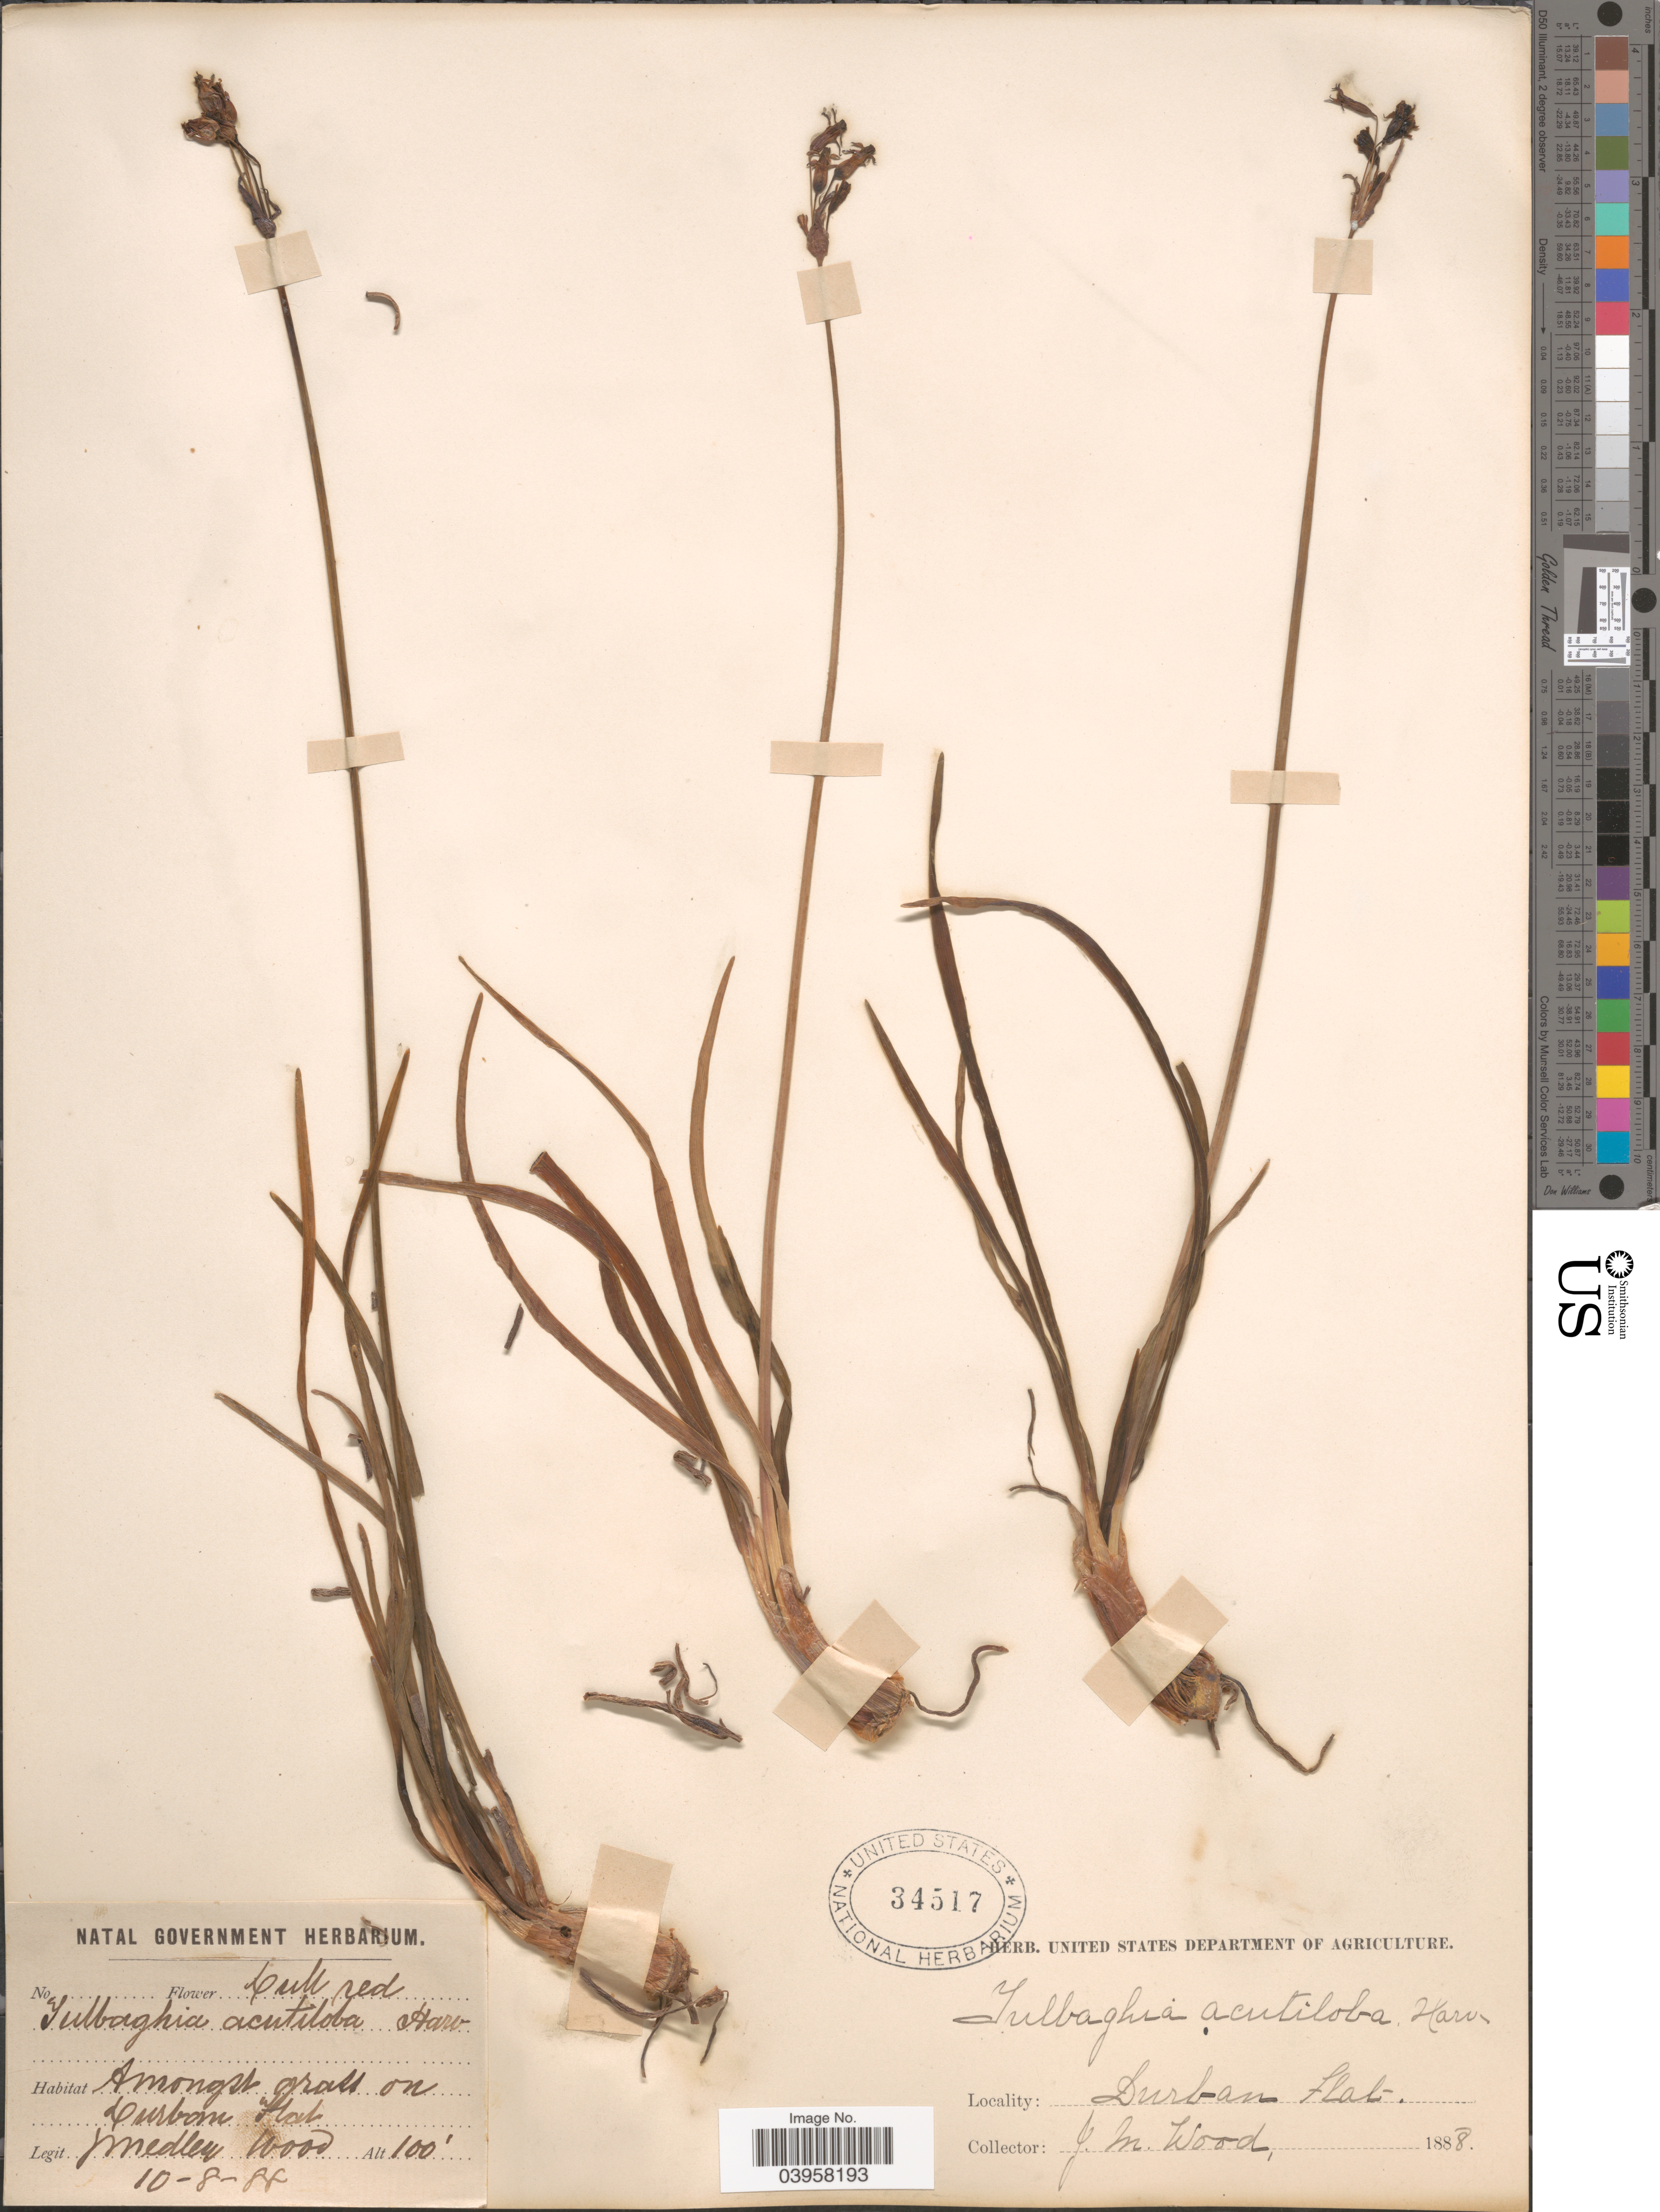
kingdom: Plantae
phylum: Tracheophyta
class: Liliopsida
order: Asparagales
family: Amaryllidaceae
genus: Tulbaghia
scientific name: Tulbaghia acutiloba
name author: Harv.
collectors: J. Medley Wood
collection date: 1888-08-10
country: South Africa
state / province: KwaZulu-Natal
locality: Amongst grass on Durban Flat.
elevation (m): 30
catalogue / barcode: US 34517